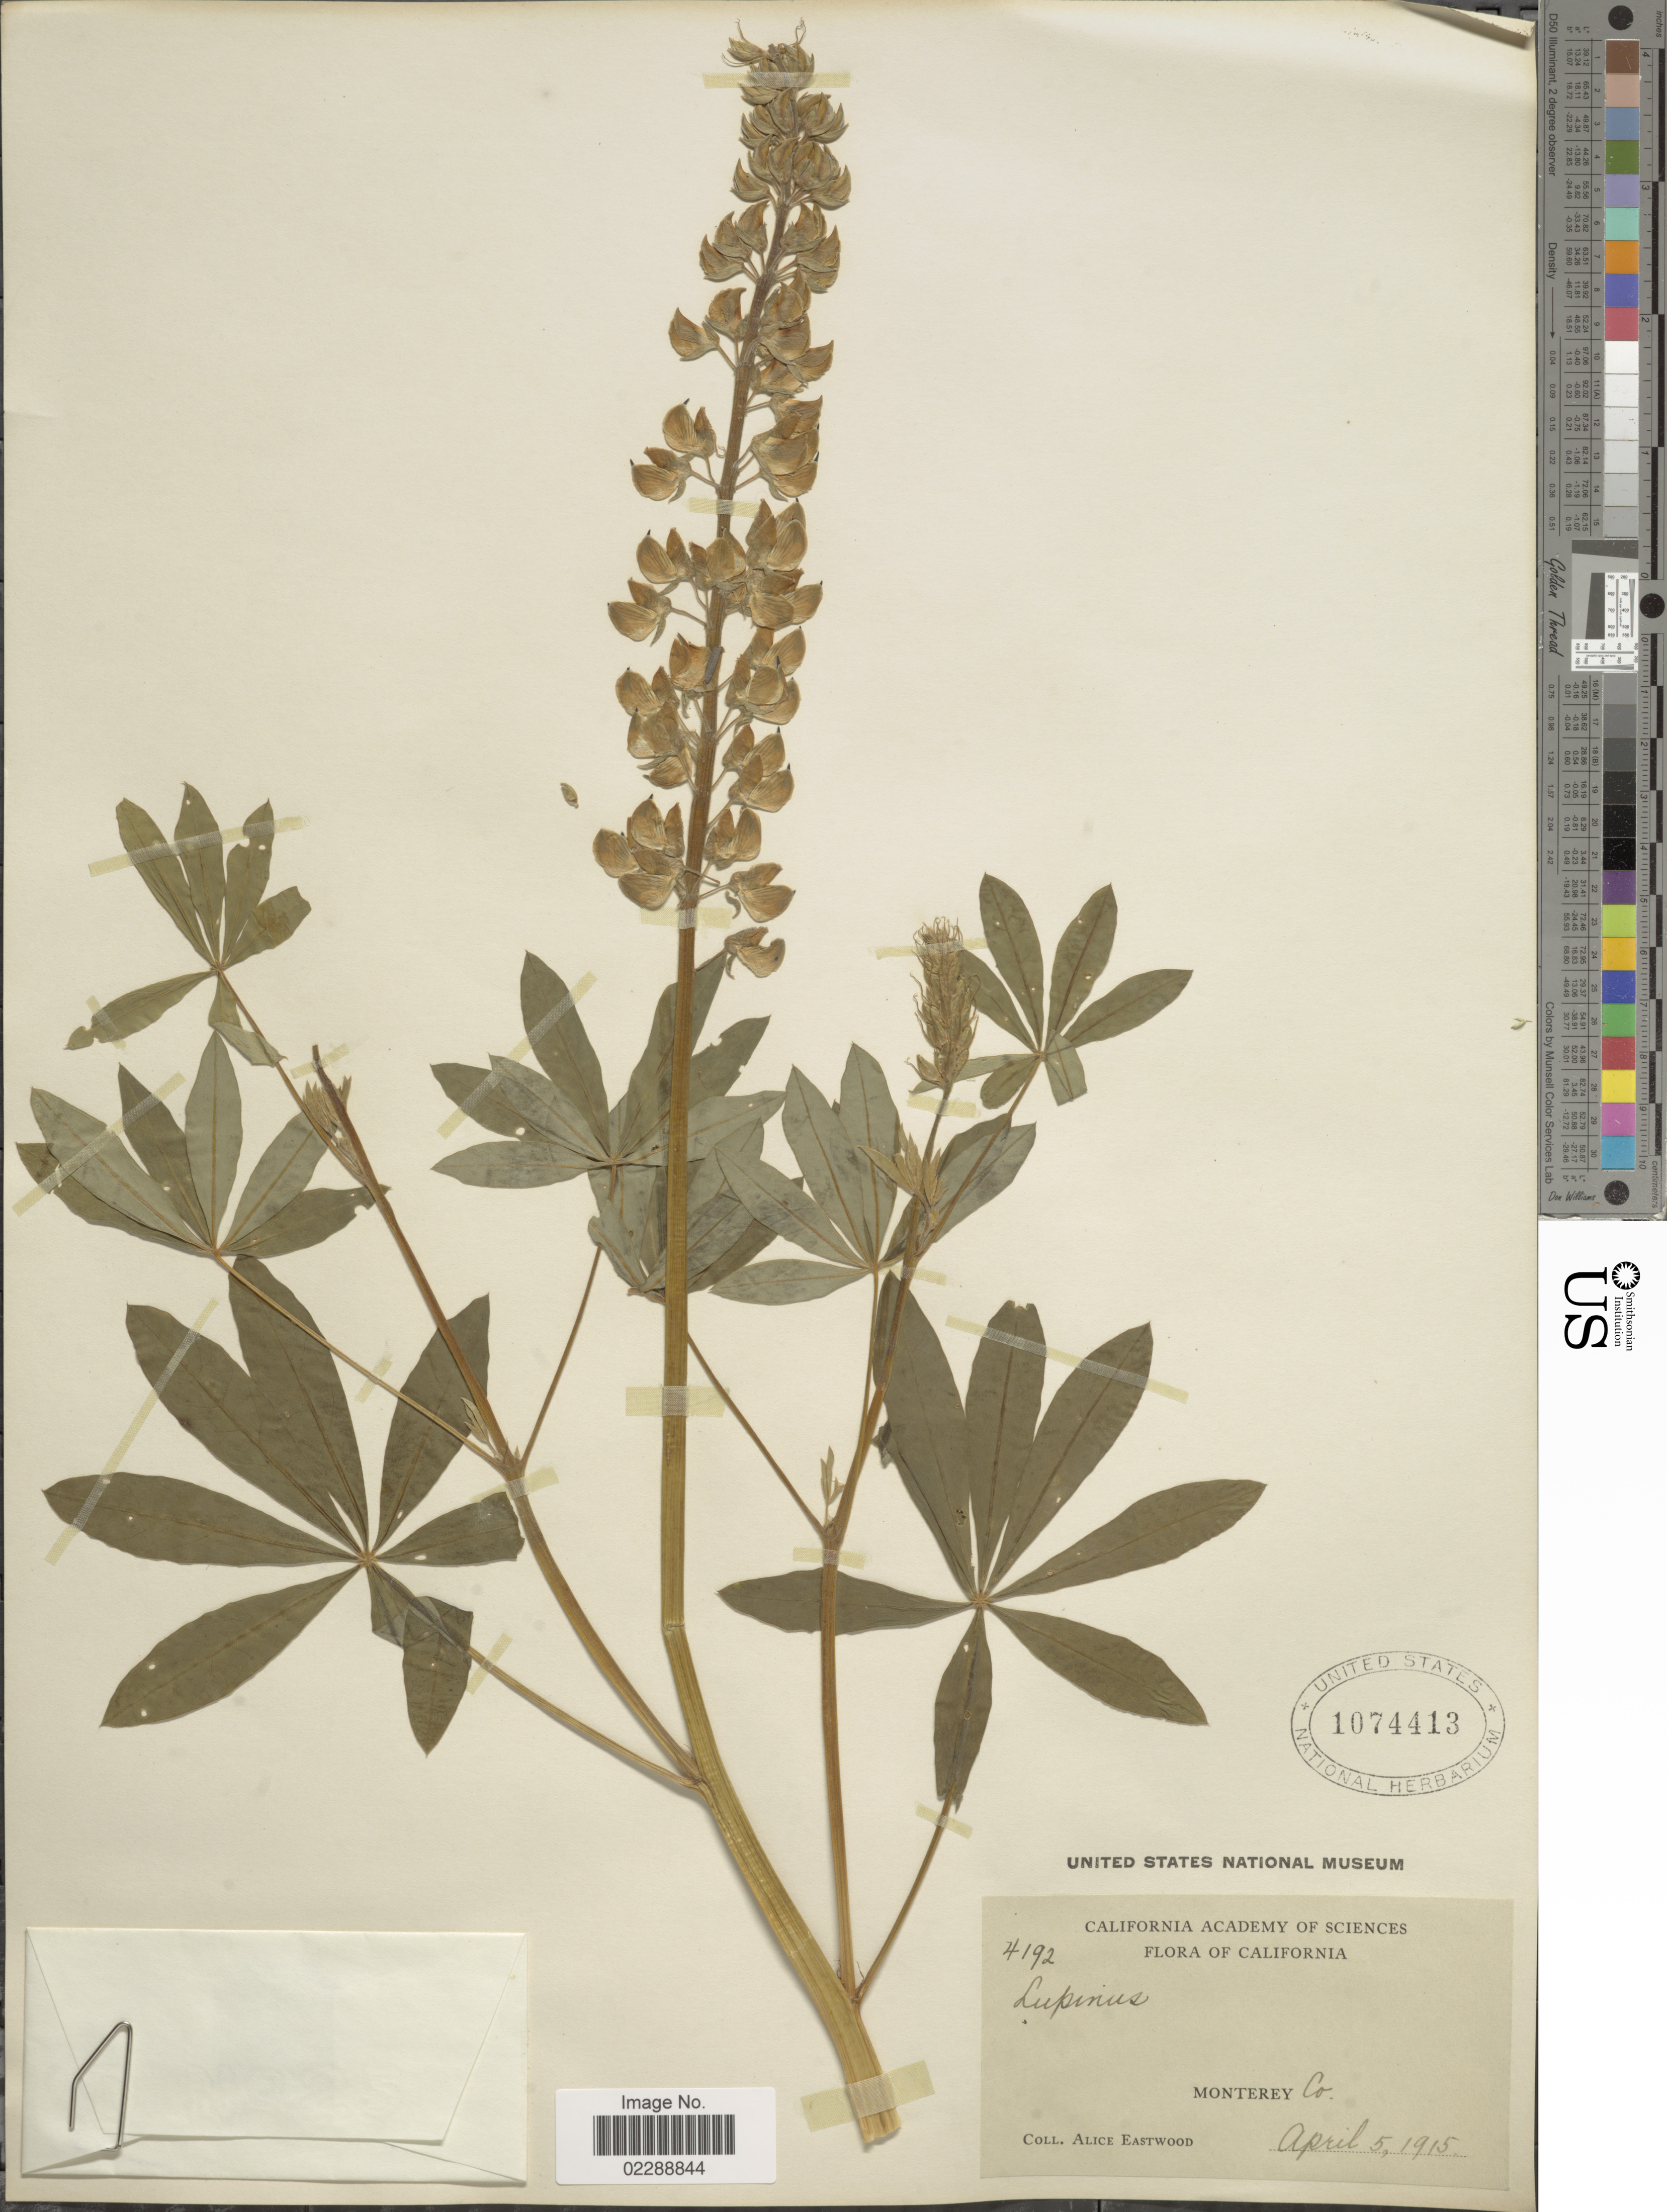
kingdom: Plantae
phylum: Tracheophyta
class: Magnoliopsida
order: Fabales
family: Fabaceae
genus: Lupinus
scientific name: Lupinus sp.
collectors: A. Eastwood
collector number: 4192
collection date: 1915-04-05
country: United States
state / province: California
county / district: Monterey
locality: Monterey Co.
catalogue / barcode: US 1074413